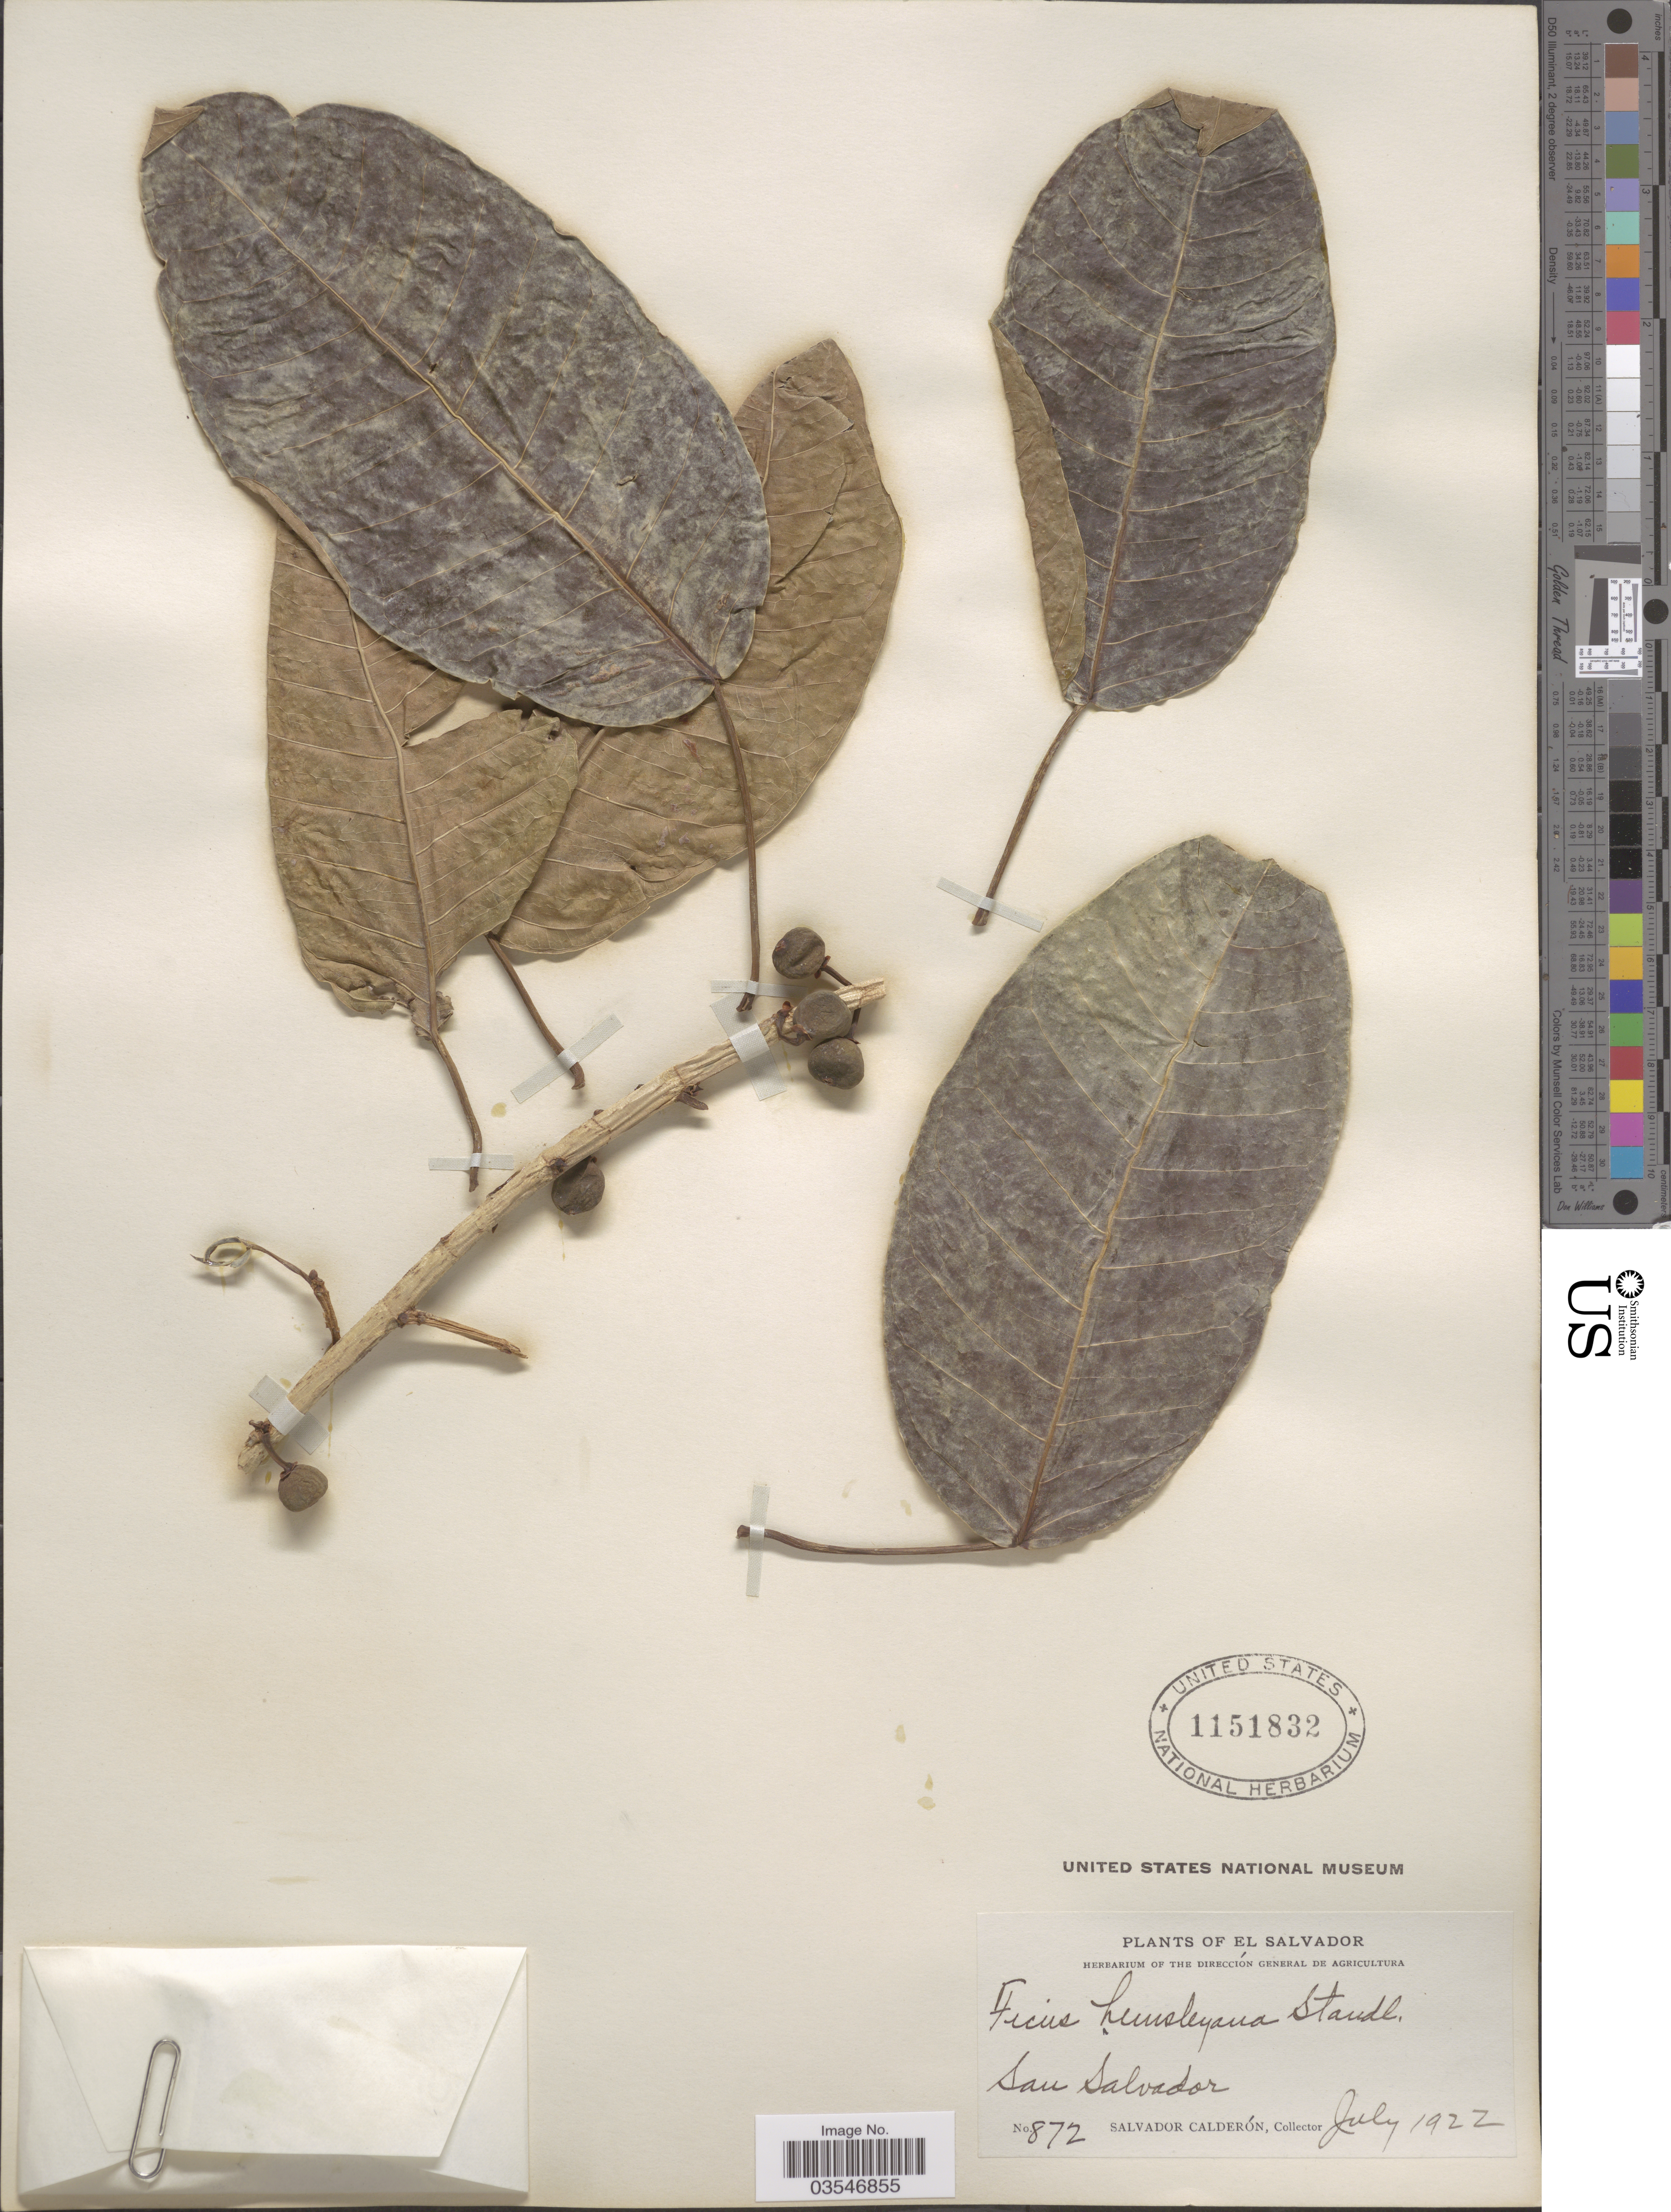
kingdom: Plantae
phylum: Tracheophyta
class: Magnoliopsida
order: Rosales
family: Moraceae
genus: Ficus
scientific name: Ficus citrifolia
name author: Mill.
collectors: S. Calderón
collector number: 872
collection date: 1922-07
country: El Salvador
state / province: San Salvador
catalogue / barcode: US 1151832